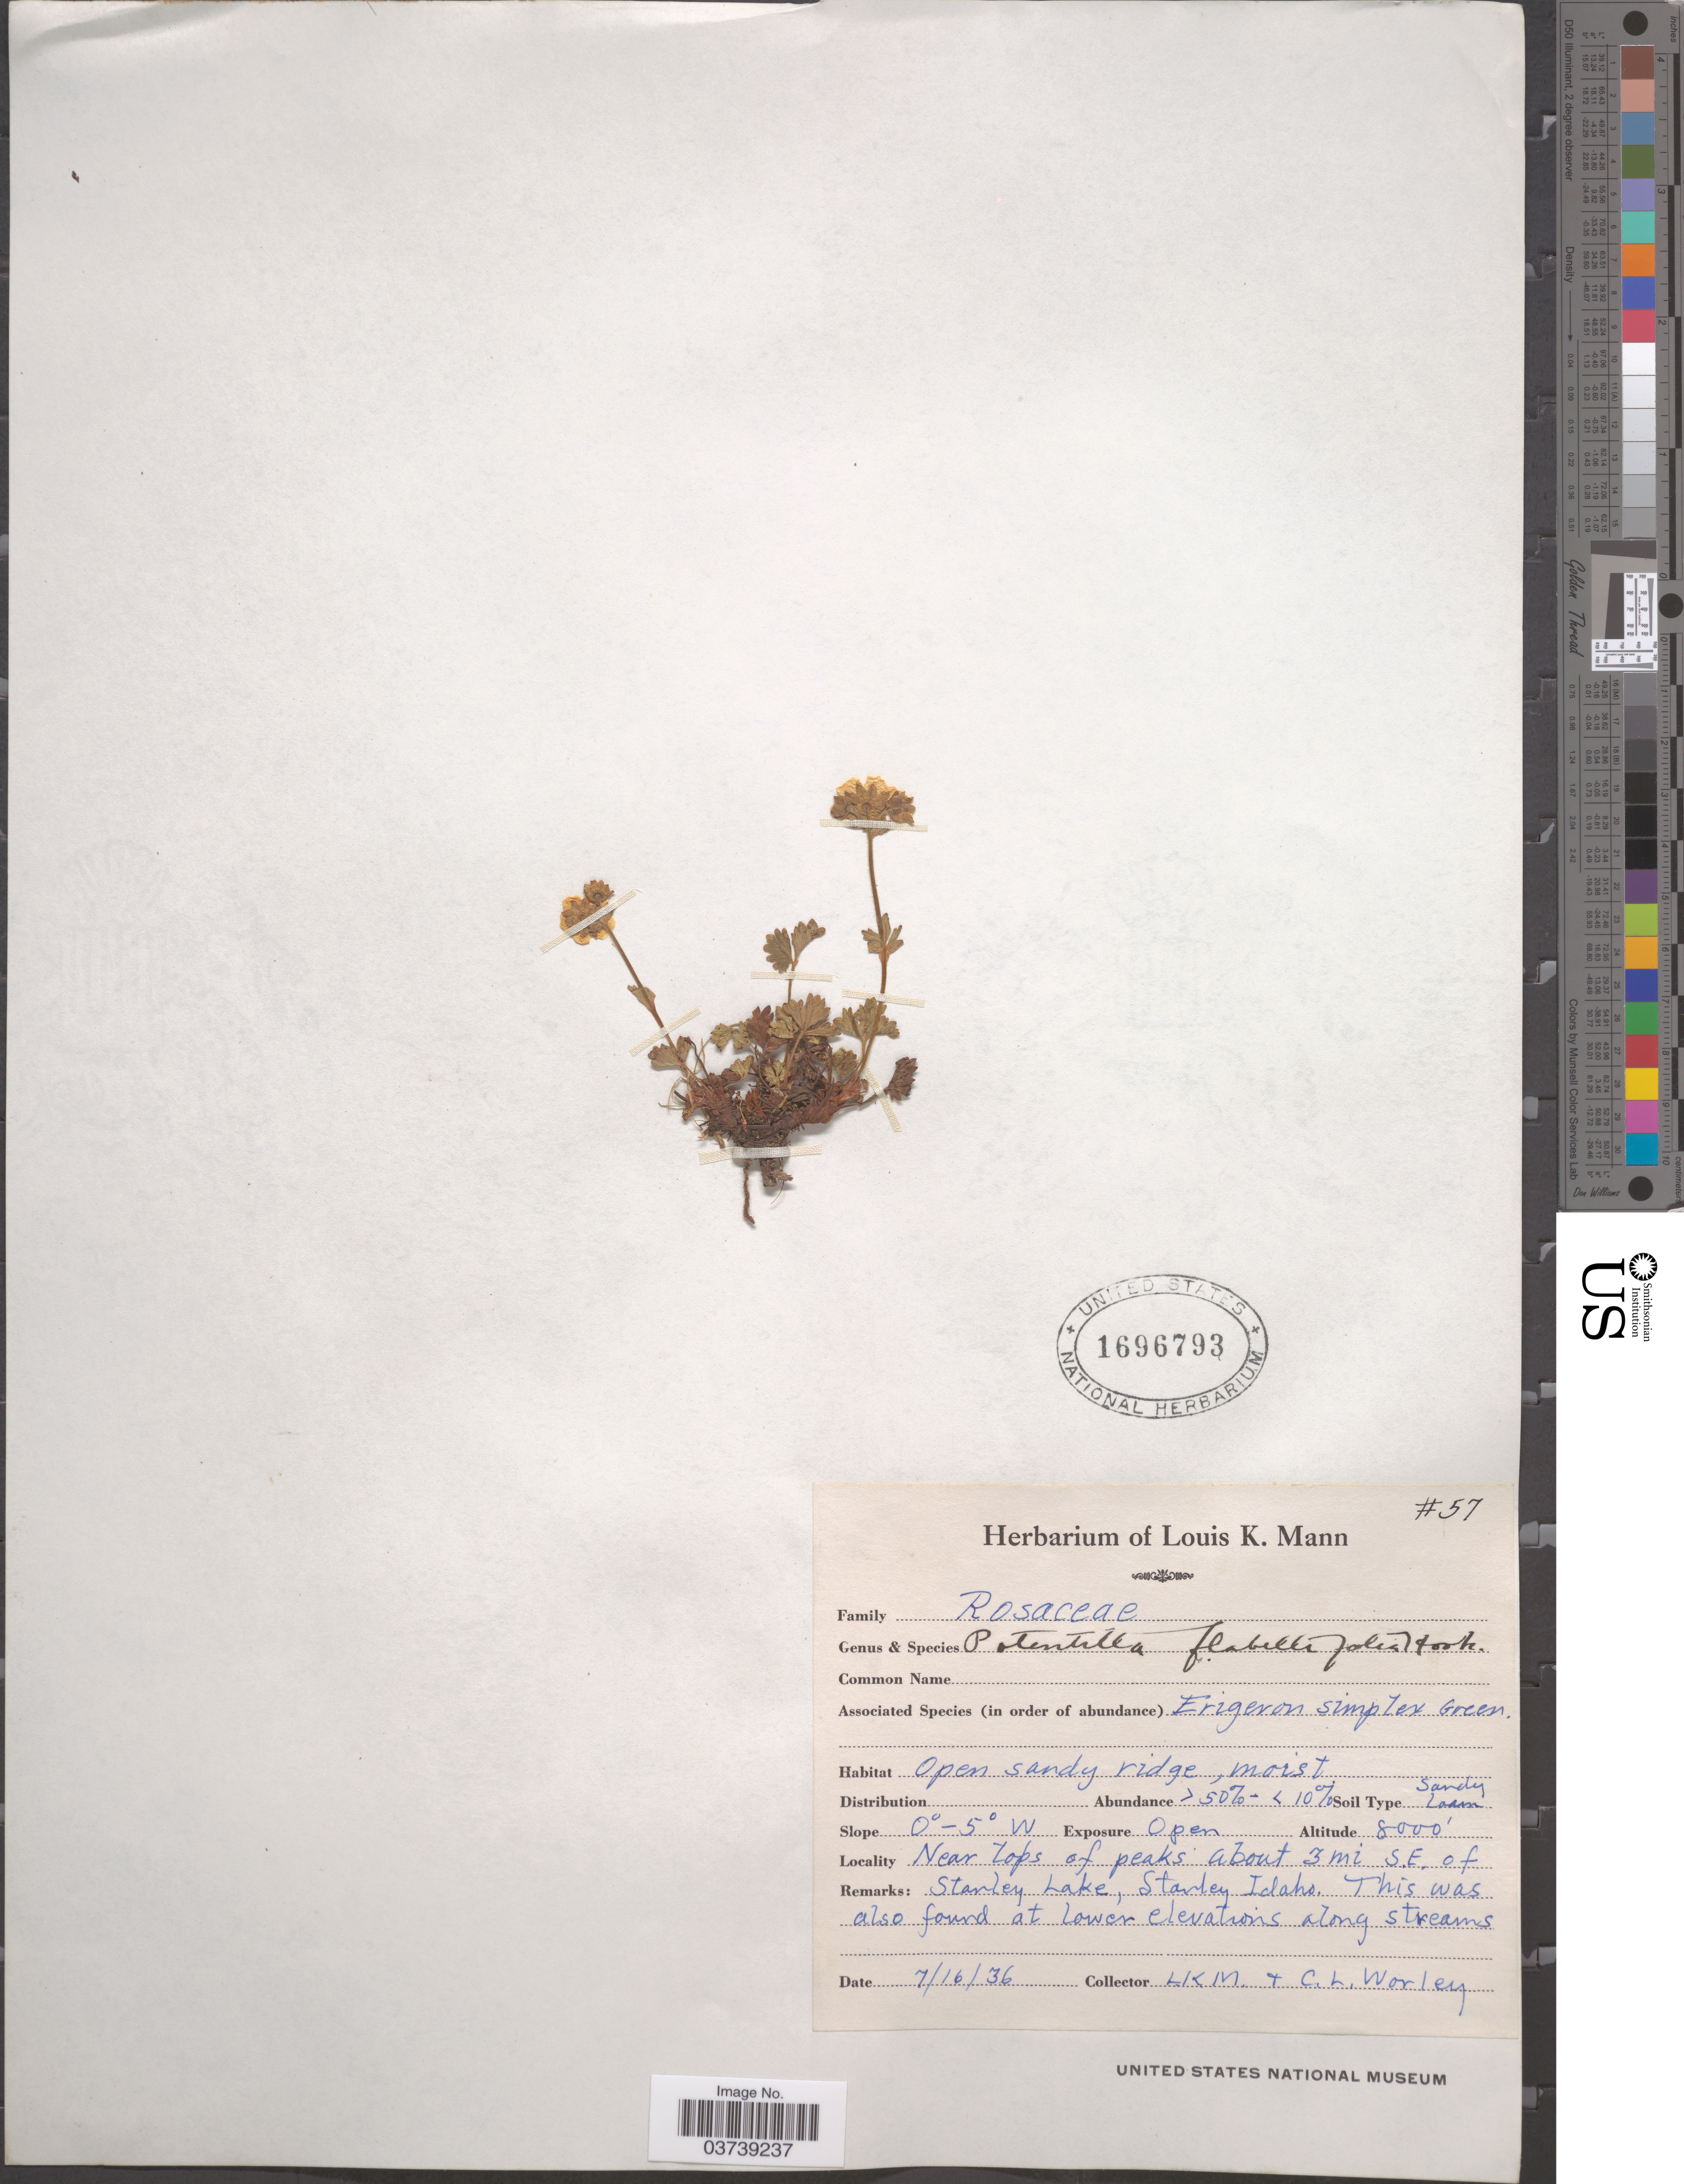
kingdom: Plantae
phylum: Tracheophyta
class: Magnoliopsida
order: Rosales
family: Rosaceae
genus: Potentilla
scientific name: Potentilla flabellifolia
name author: Hook. ex Torr. & A. Gray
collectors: L. K. Mann & C. Worley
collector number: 57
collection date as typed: Transcribed d/m/y: 16/7/36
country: United States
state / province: Idaho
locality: Near tops of peaks about 3 mi. S.E. of Stanley Lake, Stanley Idaho.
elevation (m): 2438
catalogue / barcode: US 1696793